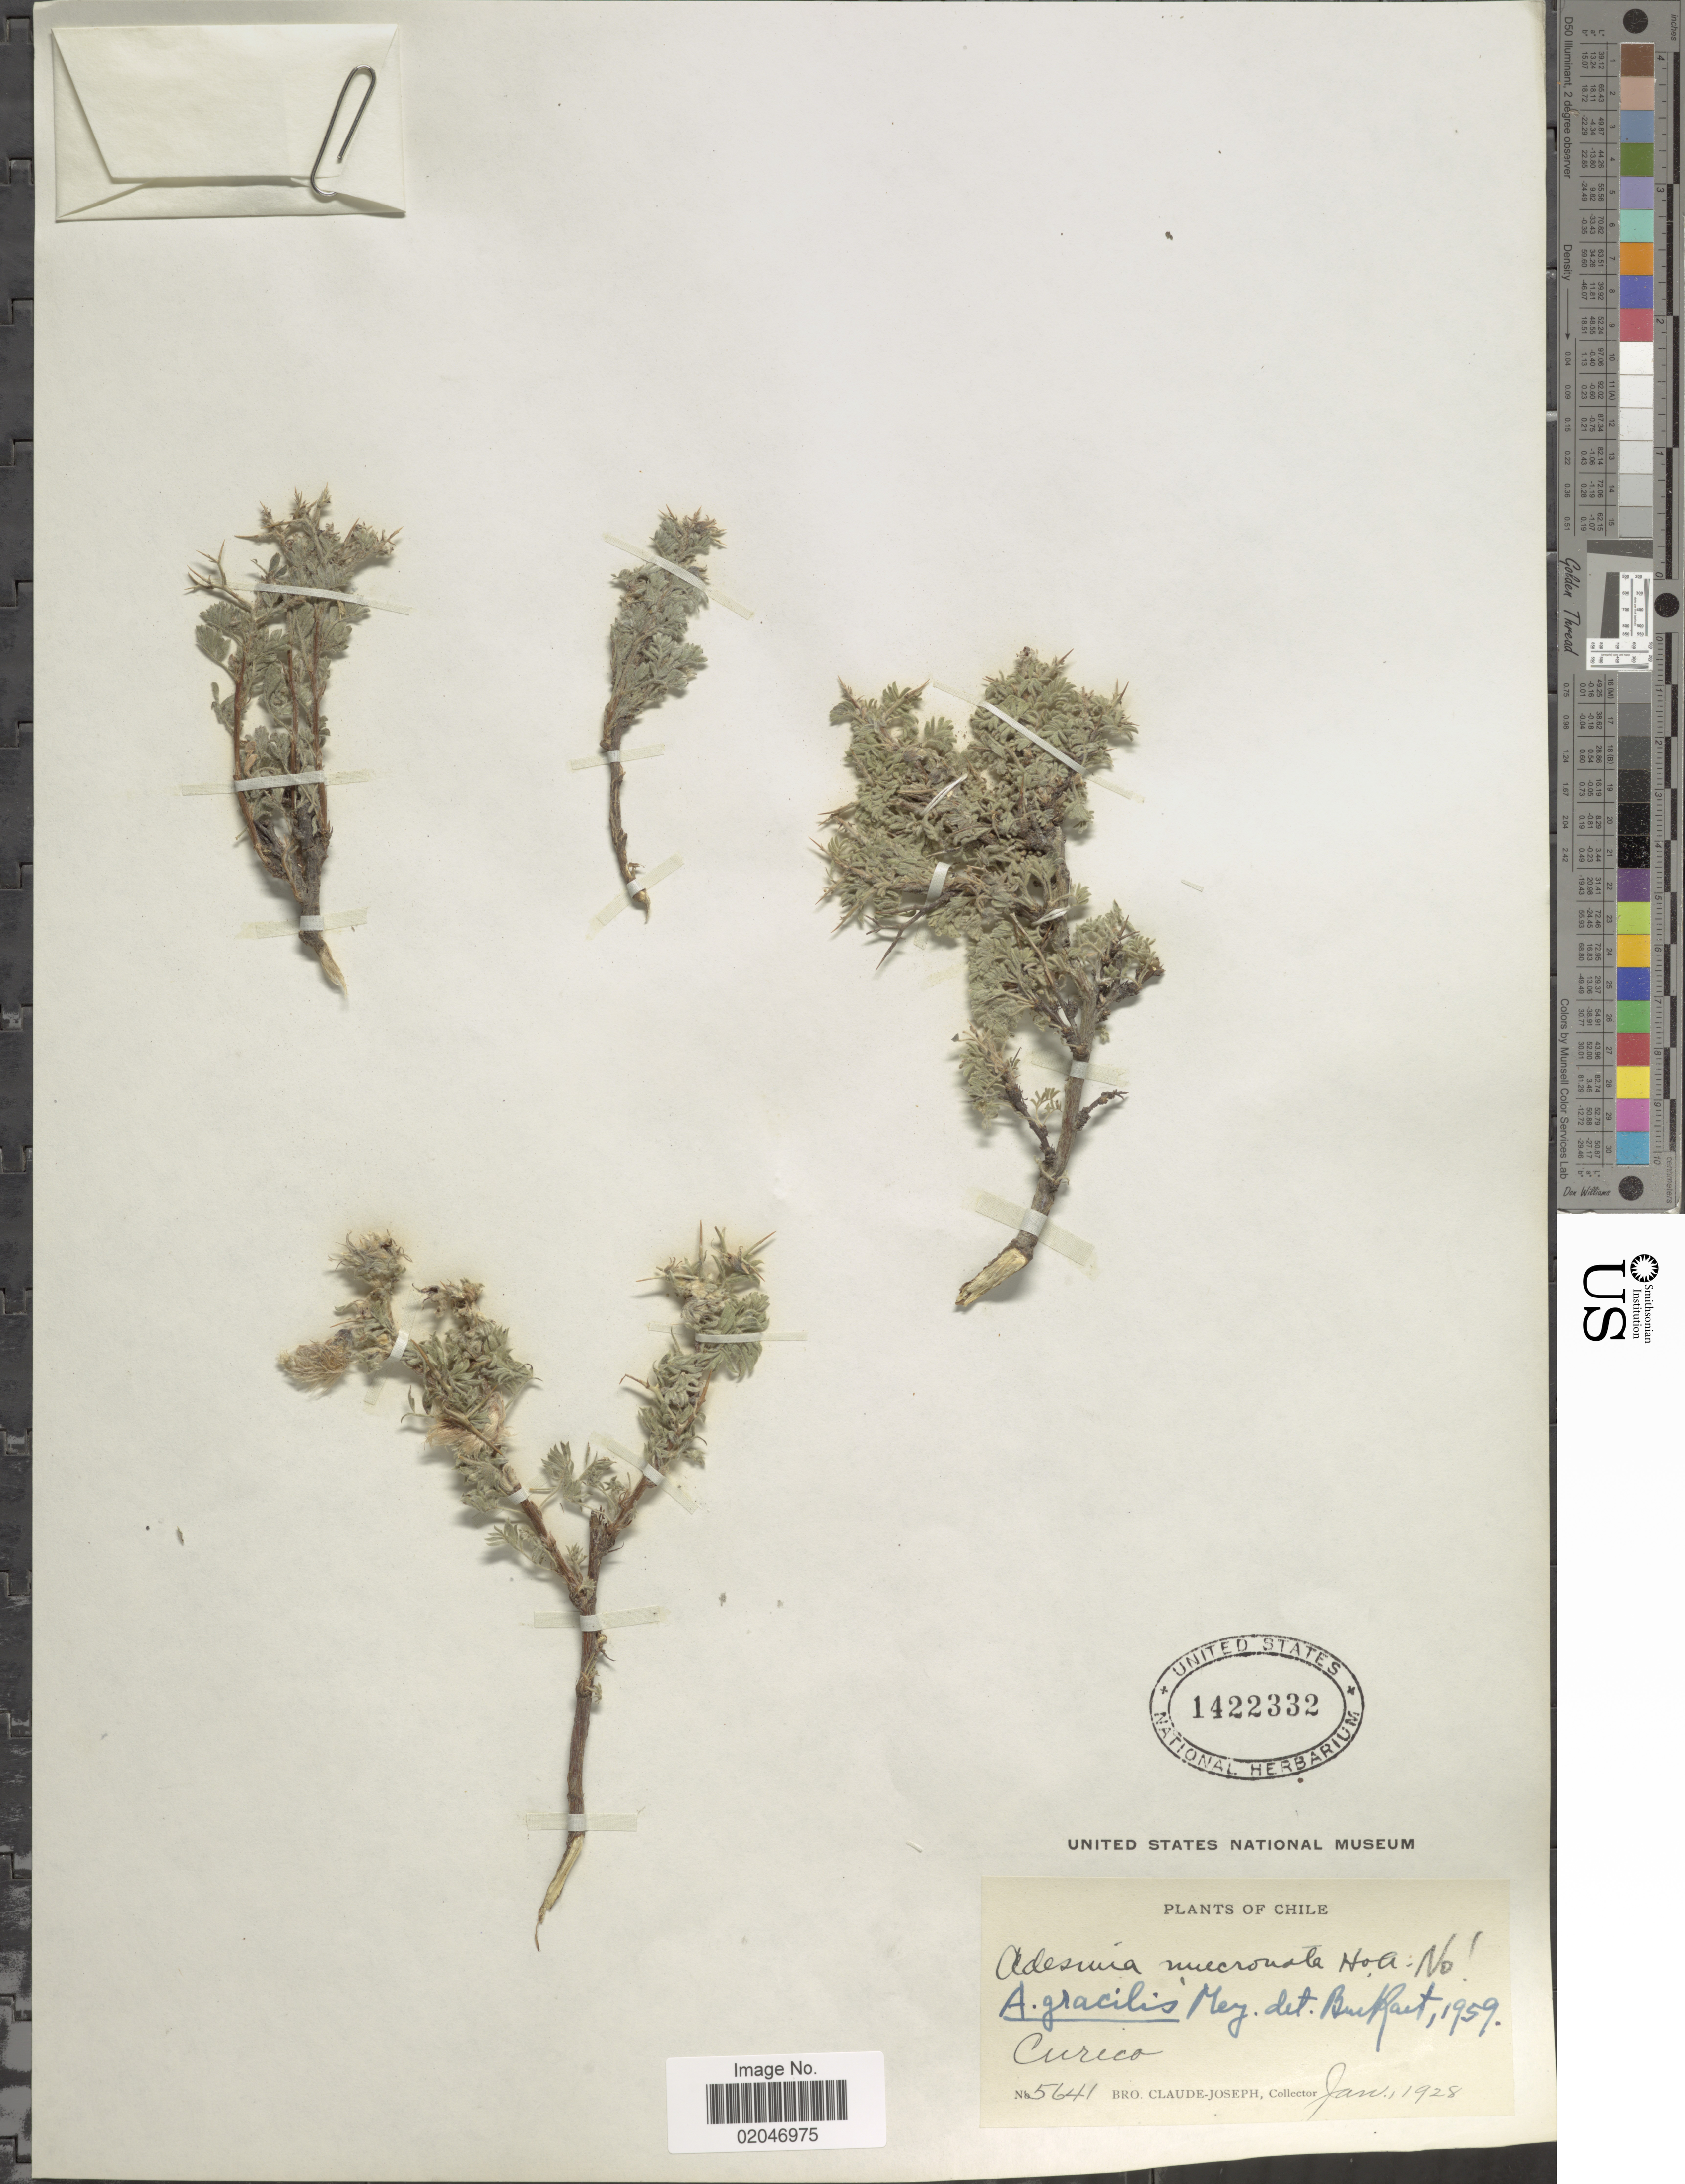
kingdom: Plantae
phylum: Tracheophyta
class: Magnoliopsida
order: Fabales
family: Fabaceae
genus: Adesmia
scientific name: Adesmia gracilis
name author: Meyen ex Vogel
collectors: Bro. Claude-Joseph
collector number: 5641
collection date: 1928-01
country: Chile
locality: Curico.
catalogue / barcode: US 1422332